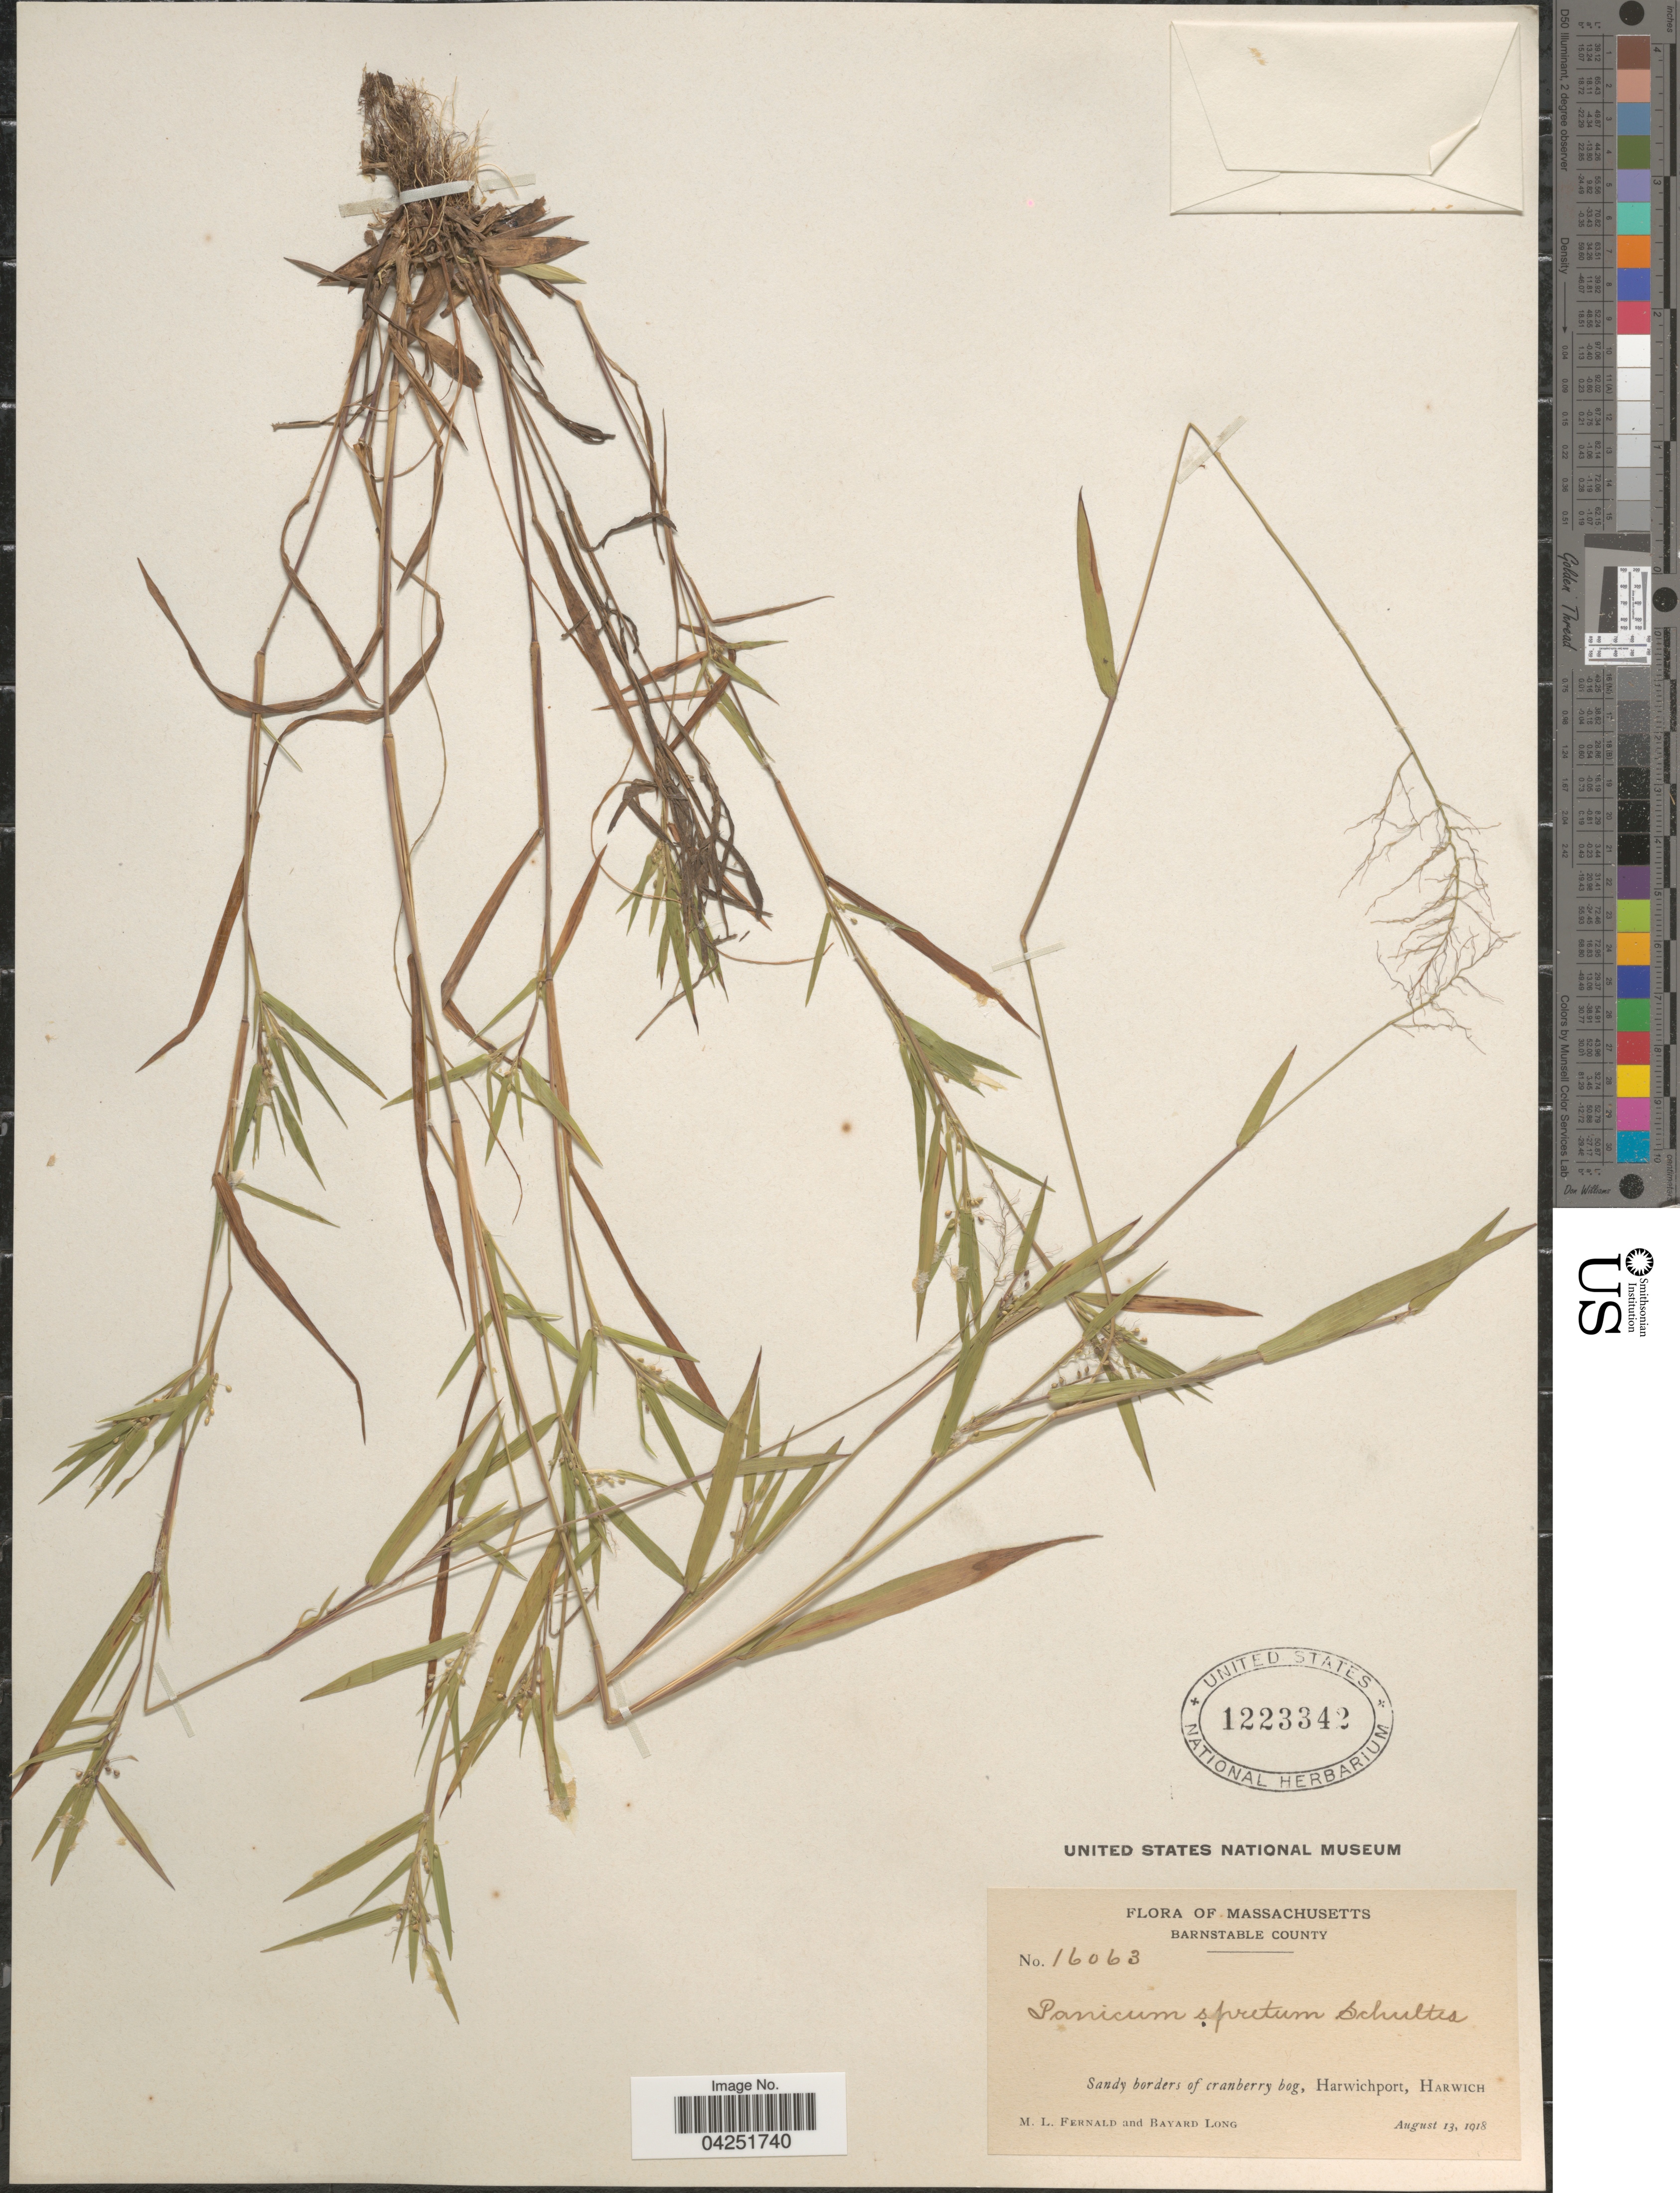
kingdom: Plantae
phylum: Tracheophyta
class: Liliopsida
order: Poales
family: Poaceae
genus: Dichanthelium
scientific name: Dichanthelium acuminatum var. densiflorum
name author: (Rand & Redfield) Gould & C.A. Clark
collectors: M. L. Fernald & B. Long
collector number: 16063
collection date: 1918-08-13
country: United States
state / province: Massachusetts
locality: Barnstable County. Sandy borders of cranberry bog, Harwichport, Harwich.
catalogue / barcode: US 1223342